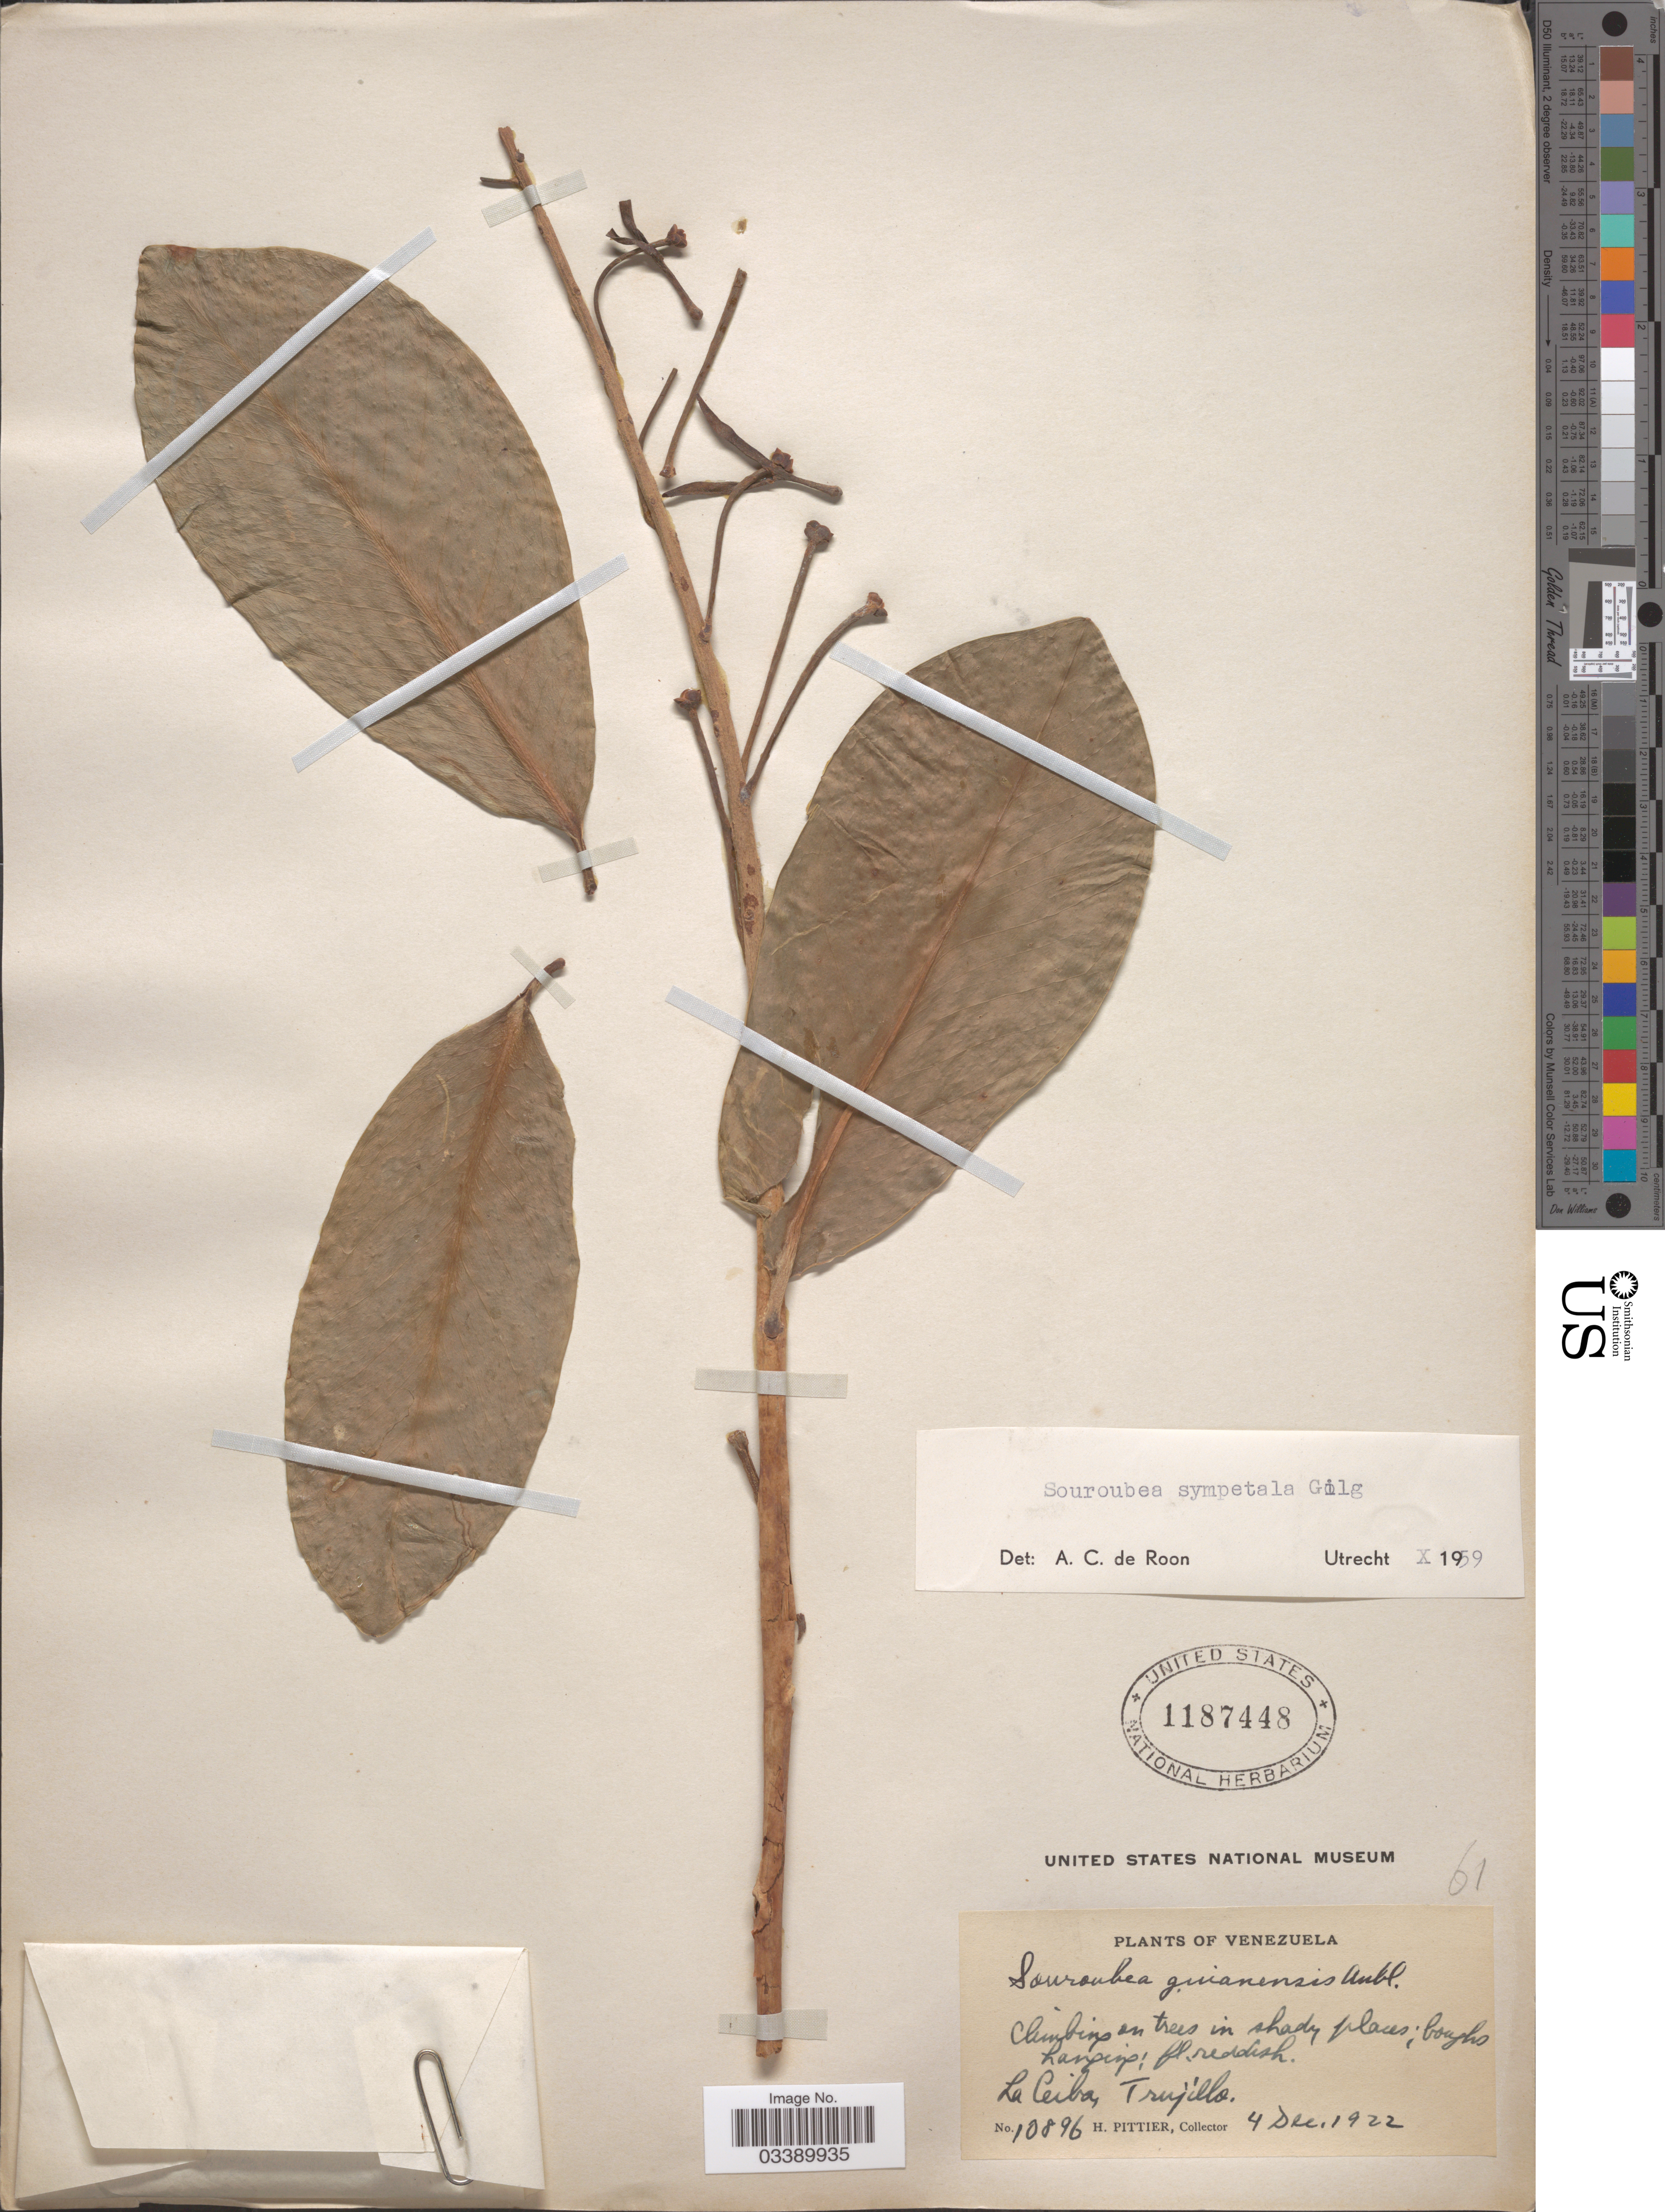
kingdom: Plantae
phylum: Tracheophyta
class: Magnoliopsida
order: Ericales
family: Marcgraviaceae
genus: Souroubea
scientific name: Souroubea sympetala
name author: Gilg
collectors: H. F. Pittier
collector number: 10896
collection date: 1922-12-04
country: Venezuela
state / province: Trujillo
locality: La Ceiba.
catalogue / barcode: US 1187448